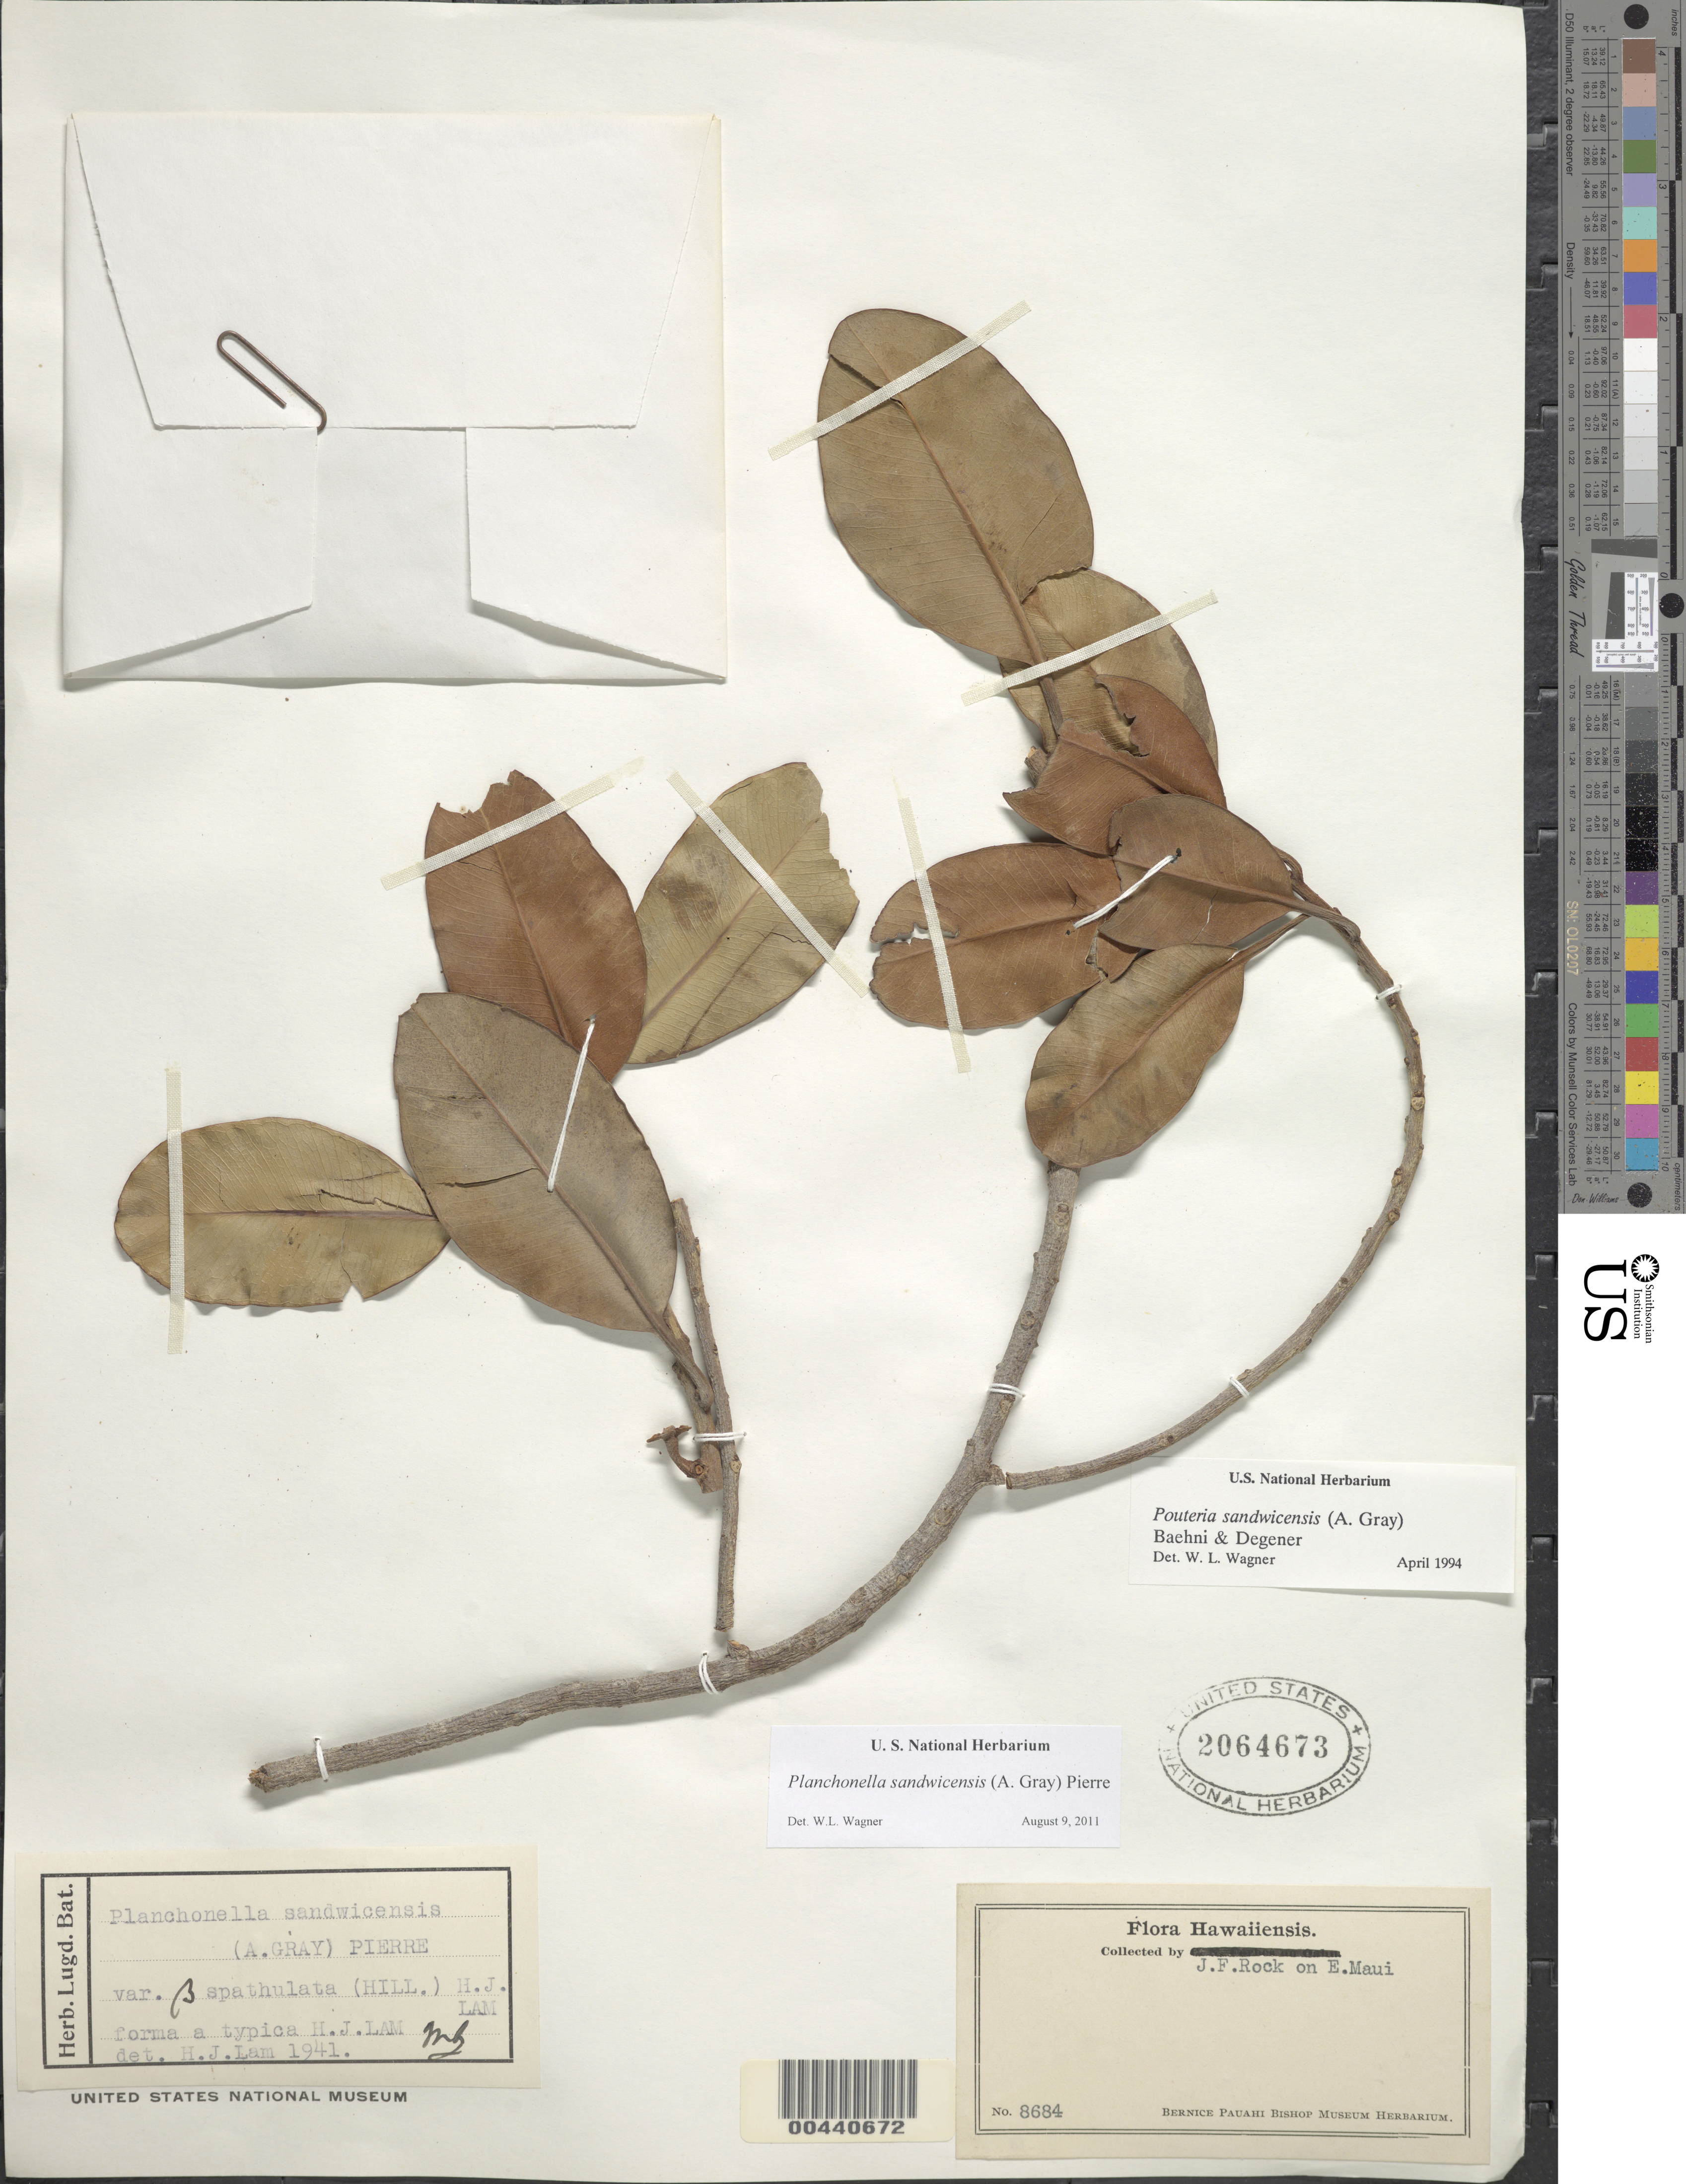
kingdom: Plantae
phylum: Tracheophyta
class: Magnoliopsida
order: Ericales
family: Sapotaceae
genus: Planchonella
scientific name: Planchonella spathulata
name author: (Hillebr.) Pierre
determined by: Havran, J. C.; et al.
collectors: J. F. Rock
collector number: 8684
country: United States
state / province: Hawaii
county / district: Maui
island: Maui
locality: E maui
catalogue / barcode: US 2064673